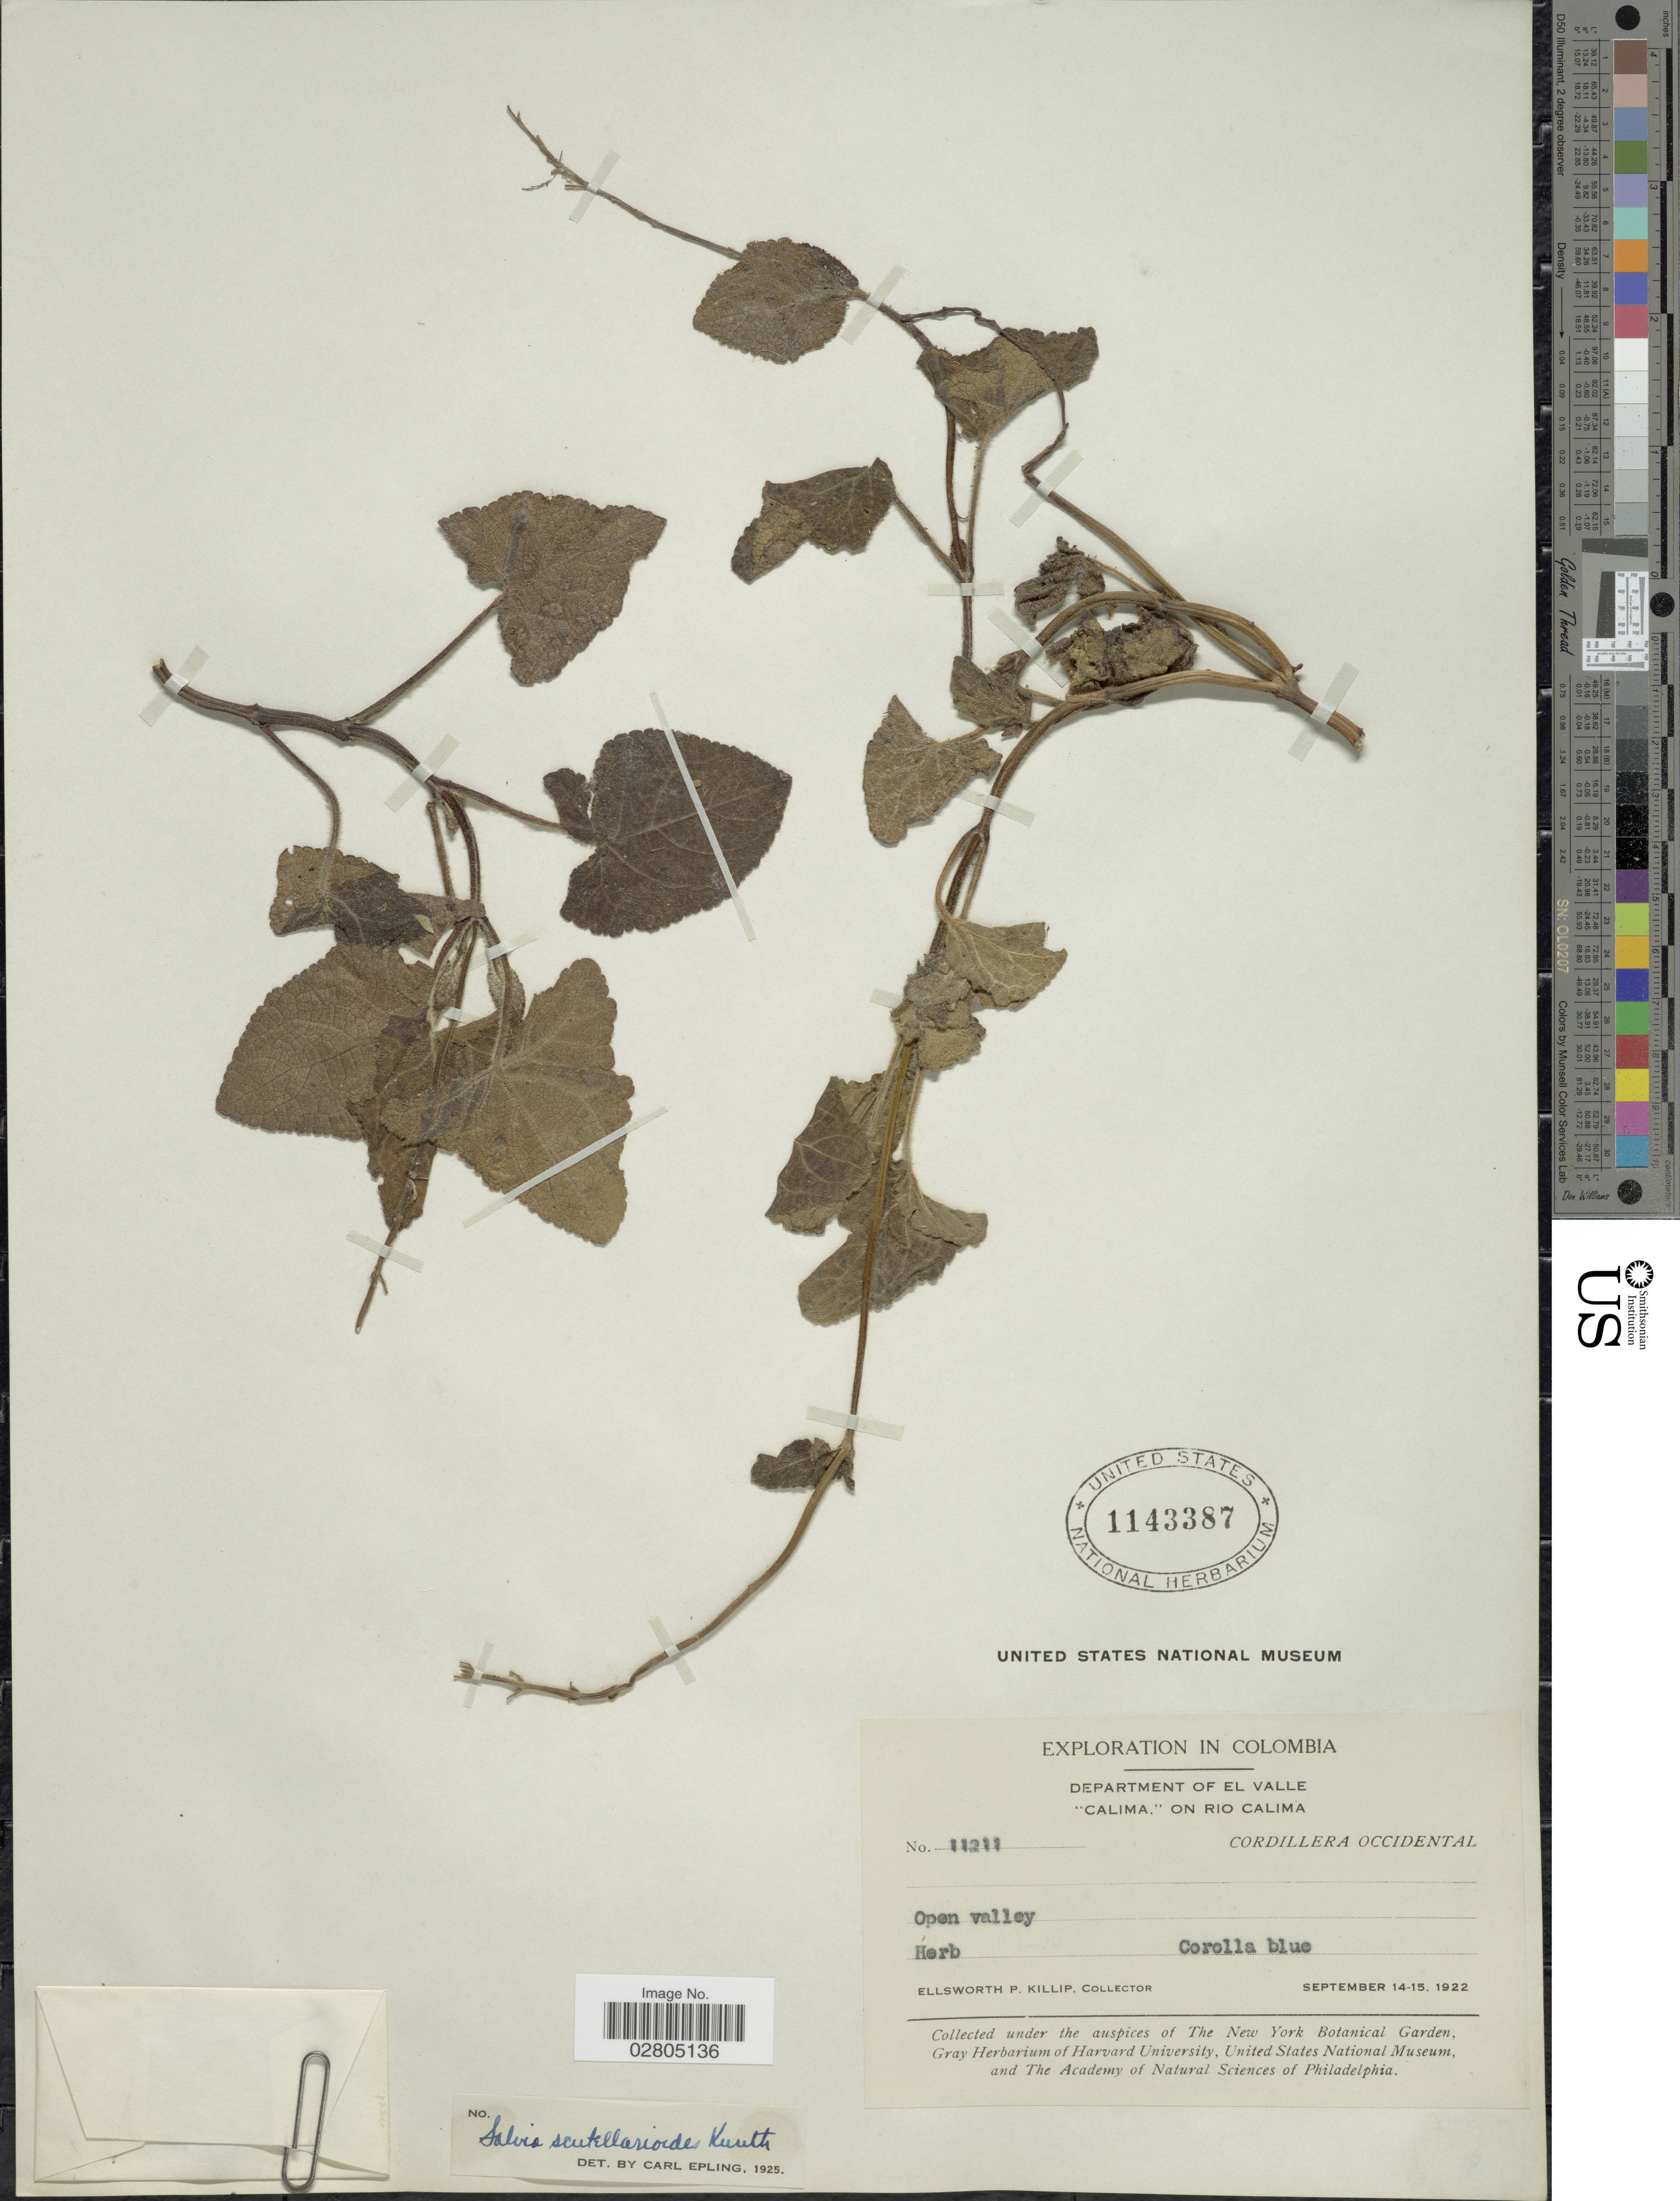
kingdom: Plantae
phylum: Tracheophyta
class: Magnoliopsida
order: Lamiales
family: Lamiaceae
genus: Salvia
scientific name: Salvia scutellarioides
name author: Kunth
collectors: E. P. Killip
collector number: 11211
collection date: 1922-09-14/1922-09-15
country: Colombia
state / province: Valle del Cauca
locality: Department of El Valle, "Calima" on Rio Calima, Cordillera Occidental.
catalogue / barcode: US 1143387